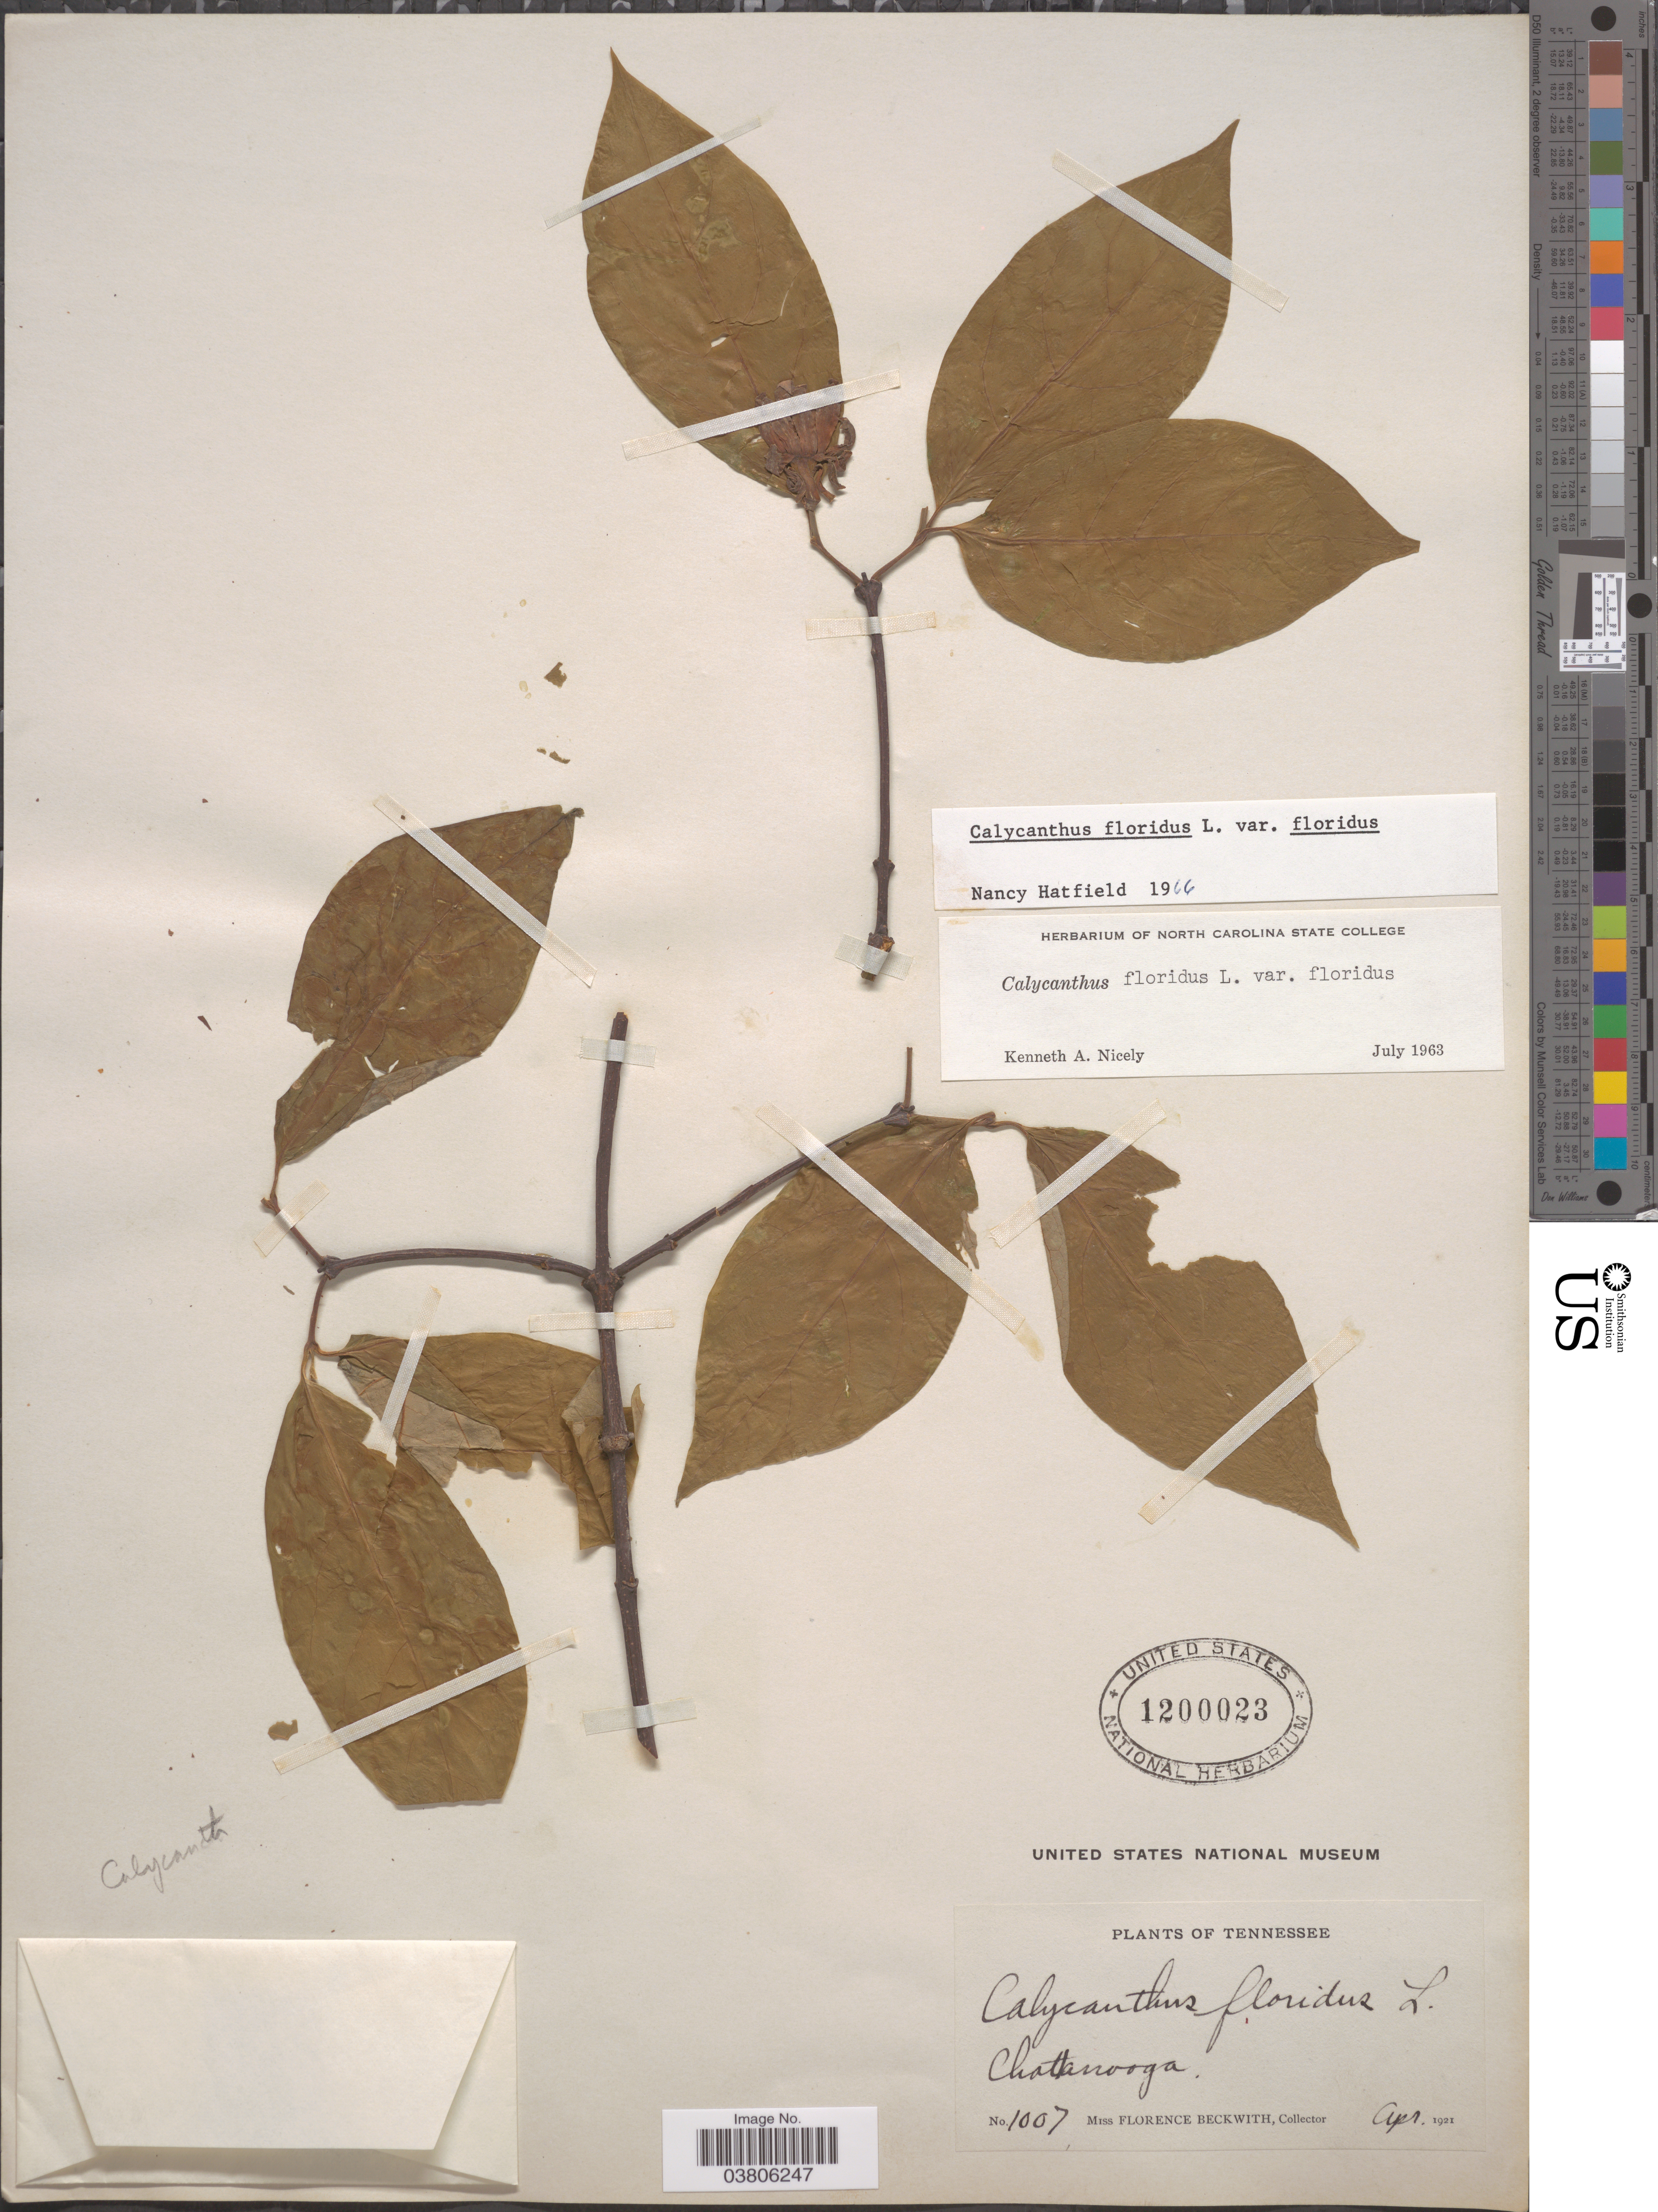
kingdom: Plantae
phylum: Tracheophyta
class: Magnoliopsida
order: Laurales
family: Calycanthaceae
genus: Calycanthus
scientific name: Calycanthus floridus var. floridus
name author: L.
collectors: F. Beckwith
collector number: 1007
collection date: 1921-04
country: United States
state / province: Tennessee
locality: Chattanooga.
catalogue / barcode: US 1200023